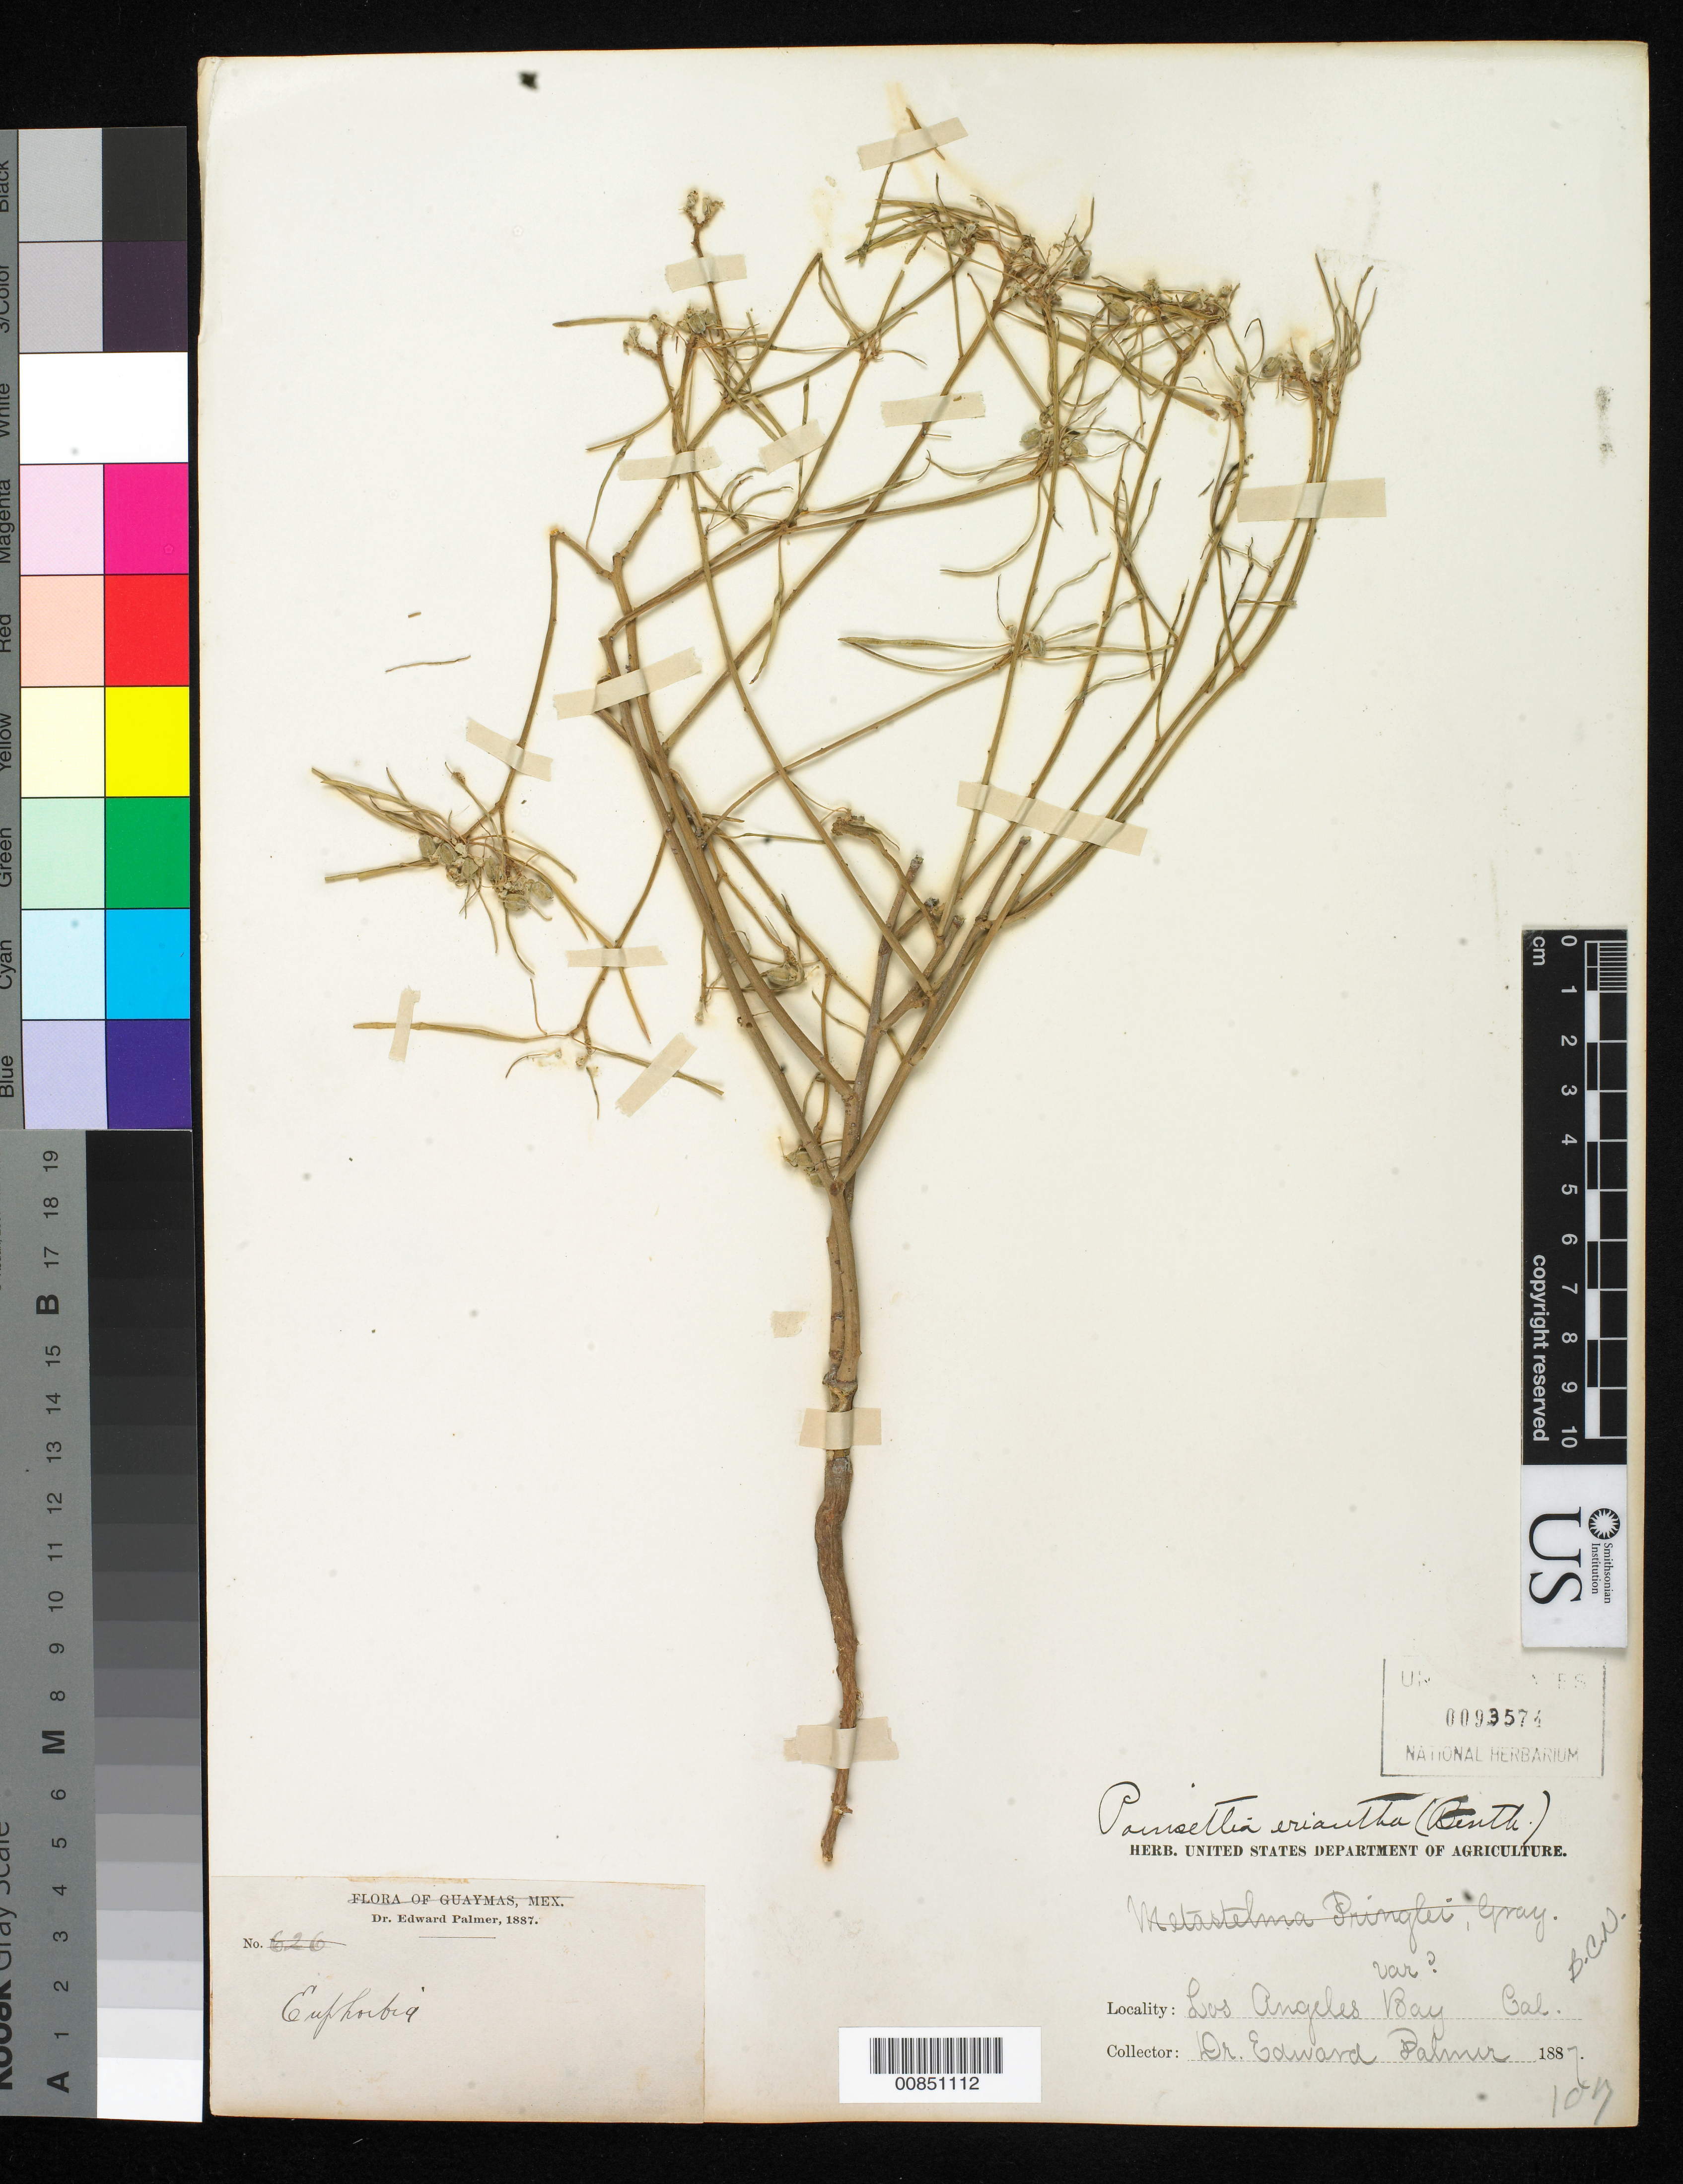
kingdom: Plantae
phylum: Tracheophyta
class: Magnoliopsida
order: Malpighiales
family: Euphorbiaceae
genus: Euphorbia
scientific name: Euphorbia eriantha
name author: Benth.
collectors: E. Palmer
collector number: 107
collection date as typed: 1887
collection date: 1887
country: Mexico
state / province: Baja California Norte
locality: Los Angeles Bay, Baja California.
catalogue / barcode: US 93574